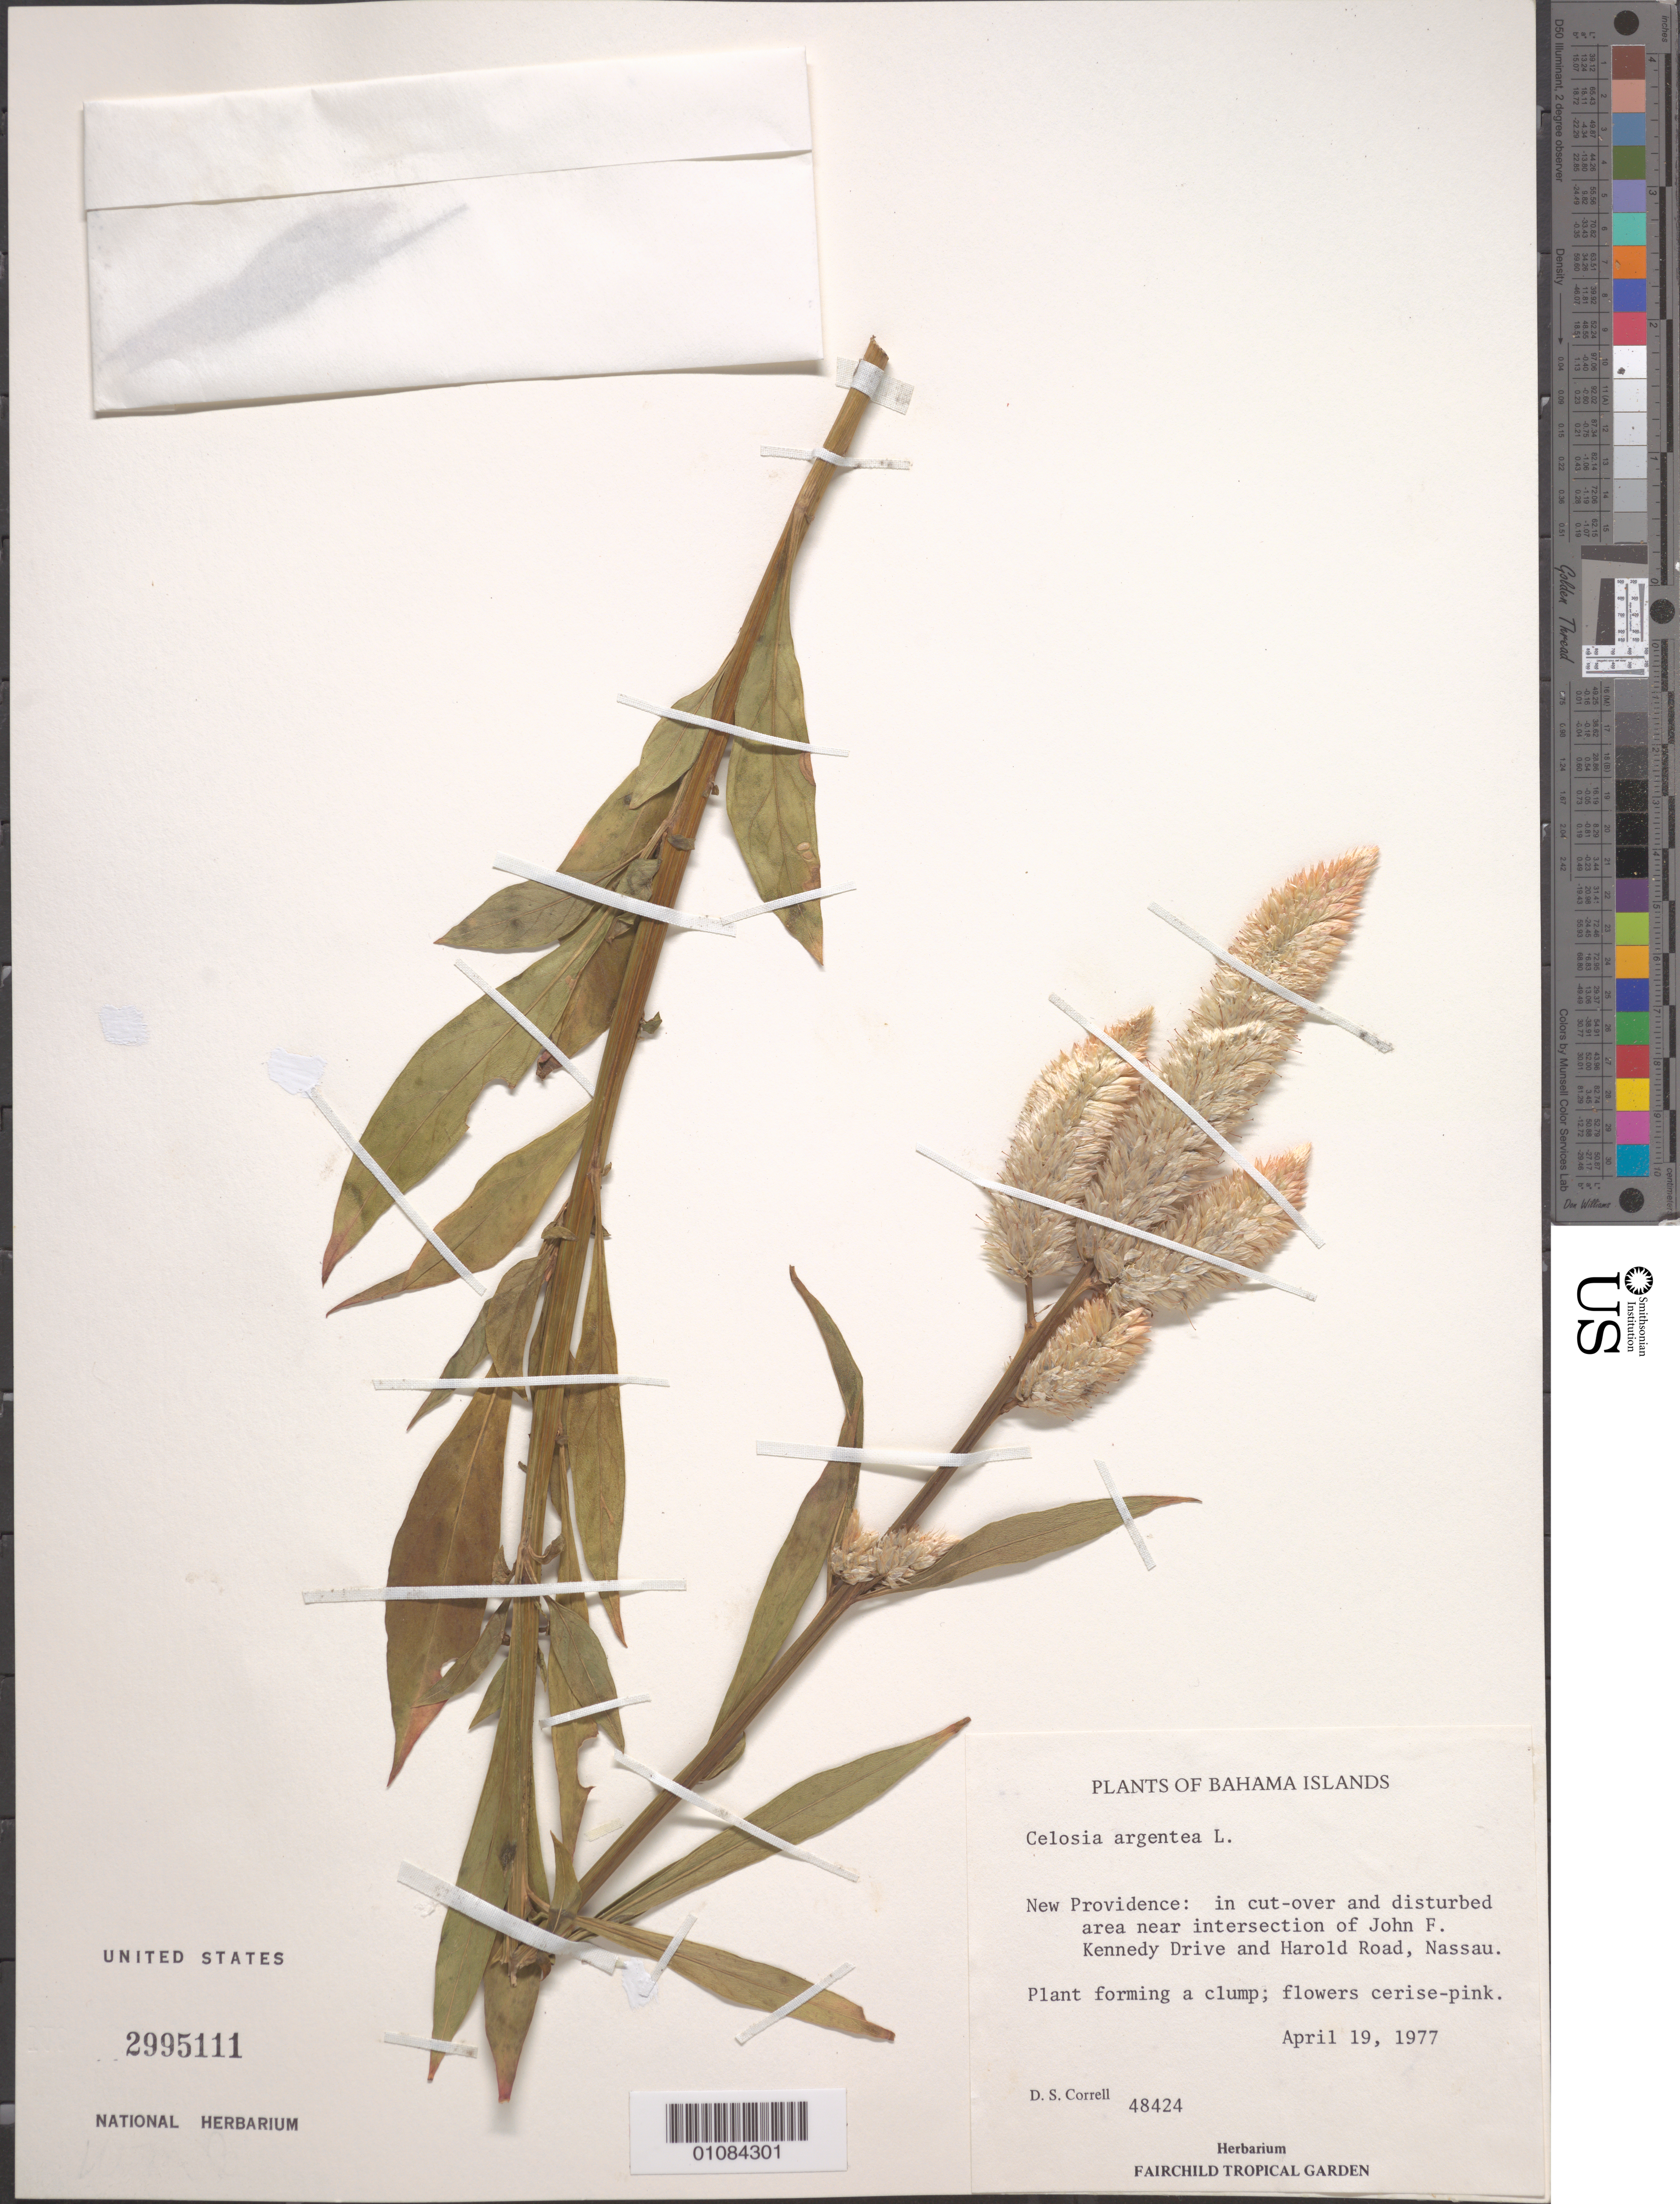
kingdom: Plantae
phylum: Tracheophyta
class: Magnoliopsida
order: Caryophyllales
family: Amaranthaceae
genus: Celosia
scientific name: Celosia argentea var. argentea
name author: L.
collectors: D. S. Correll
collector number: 48424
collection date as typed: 19 Apr 1977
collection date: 1977-04-19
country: Bahamas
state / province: New Providence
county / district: Nassau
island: New Providence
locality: Nassau, near intersection of John F. Kennedy Drive and Harold Road.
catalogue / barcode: US 2995111